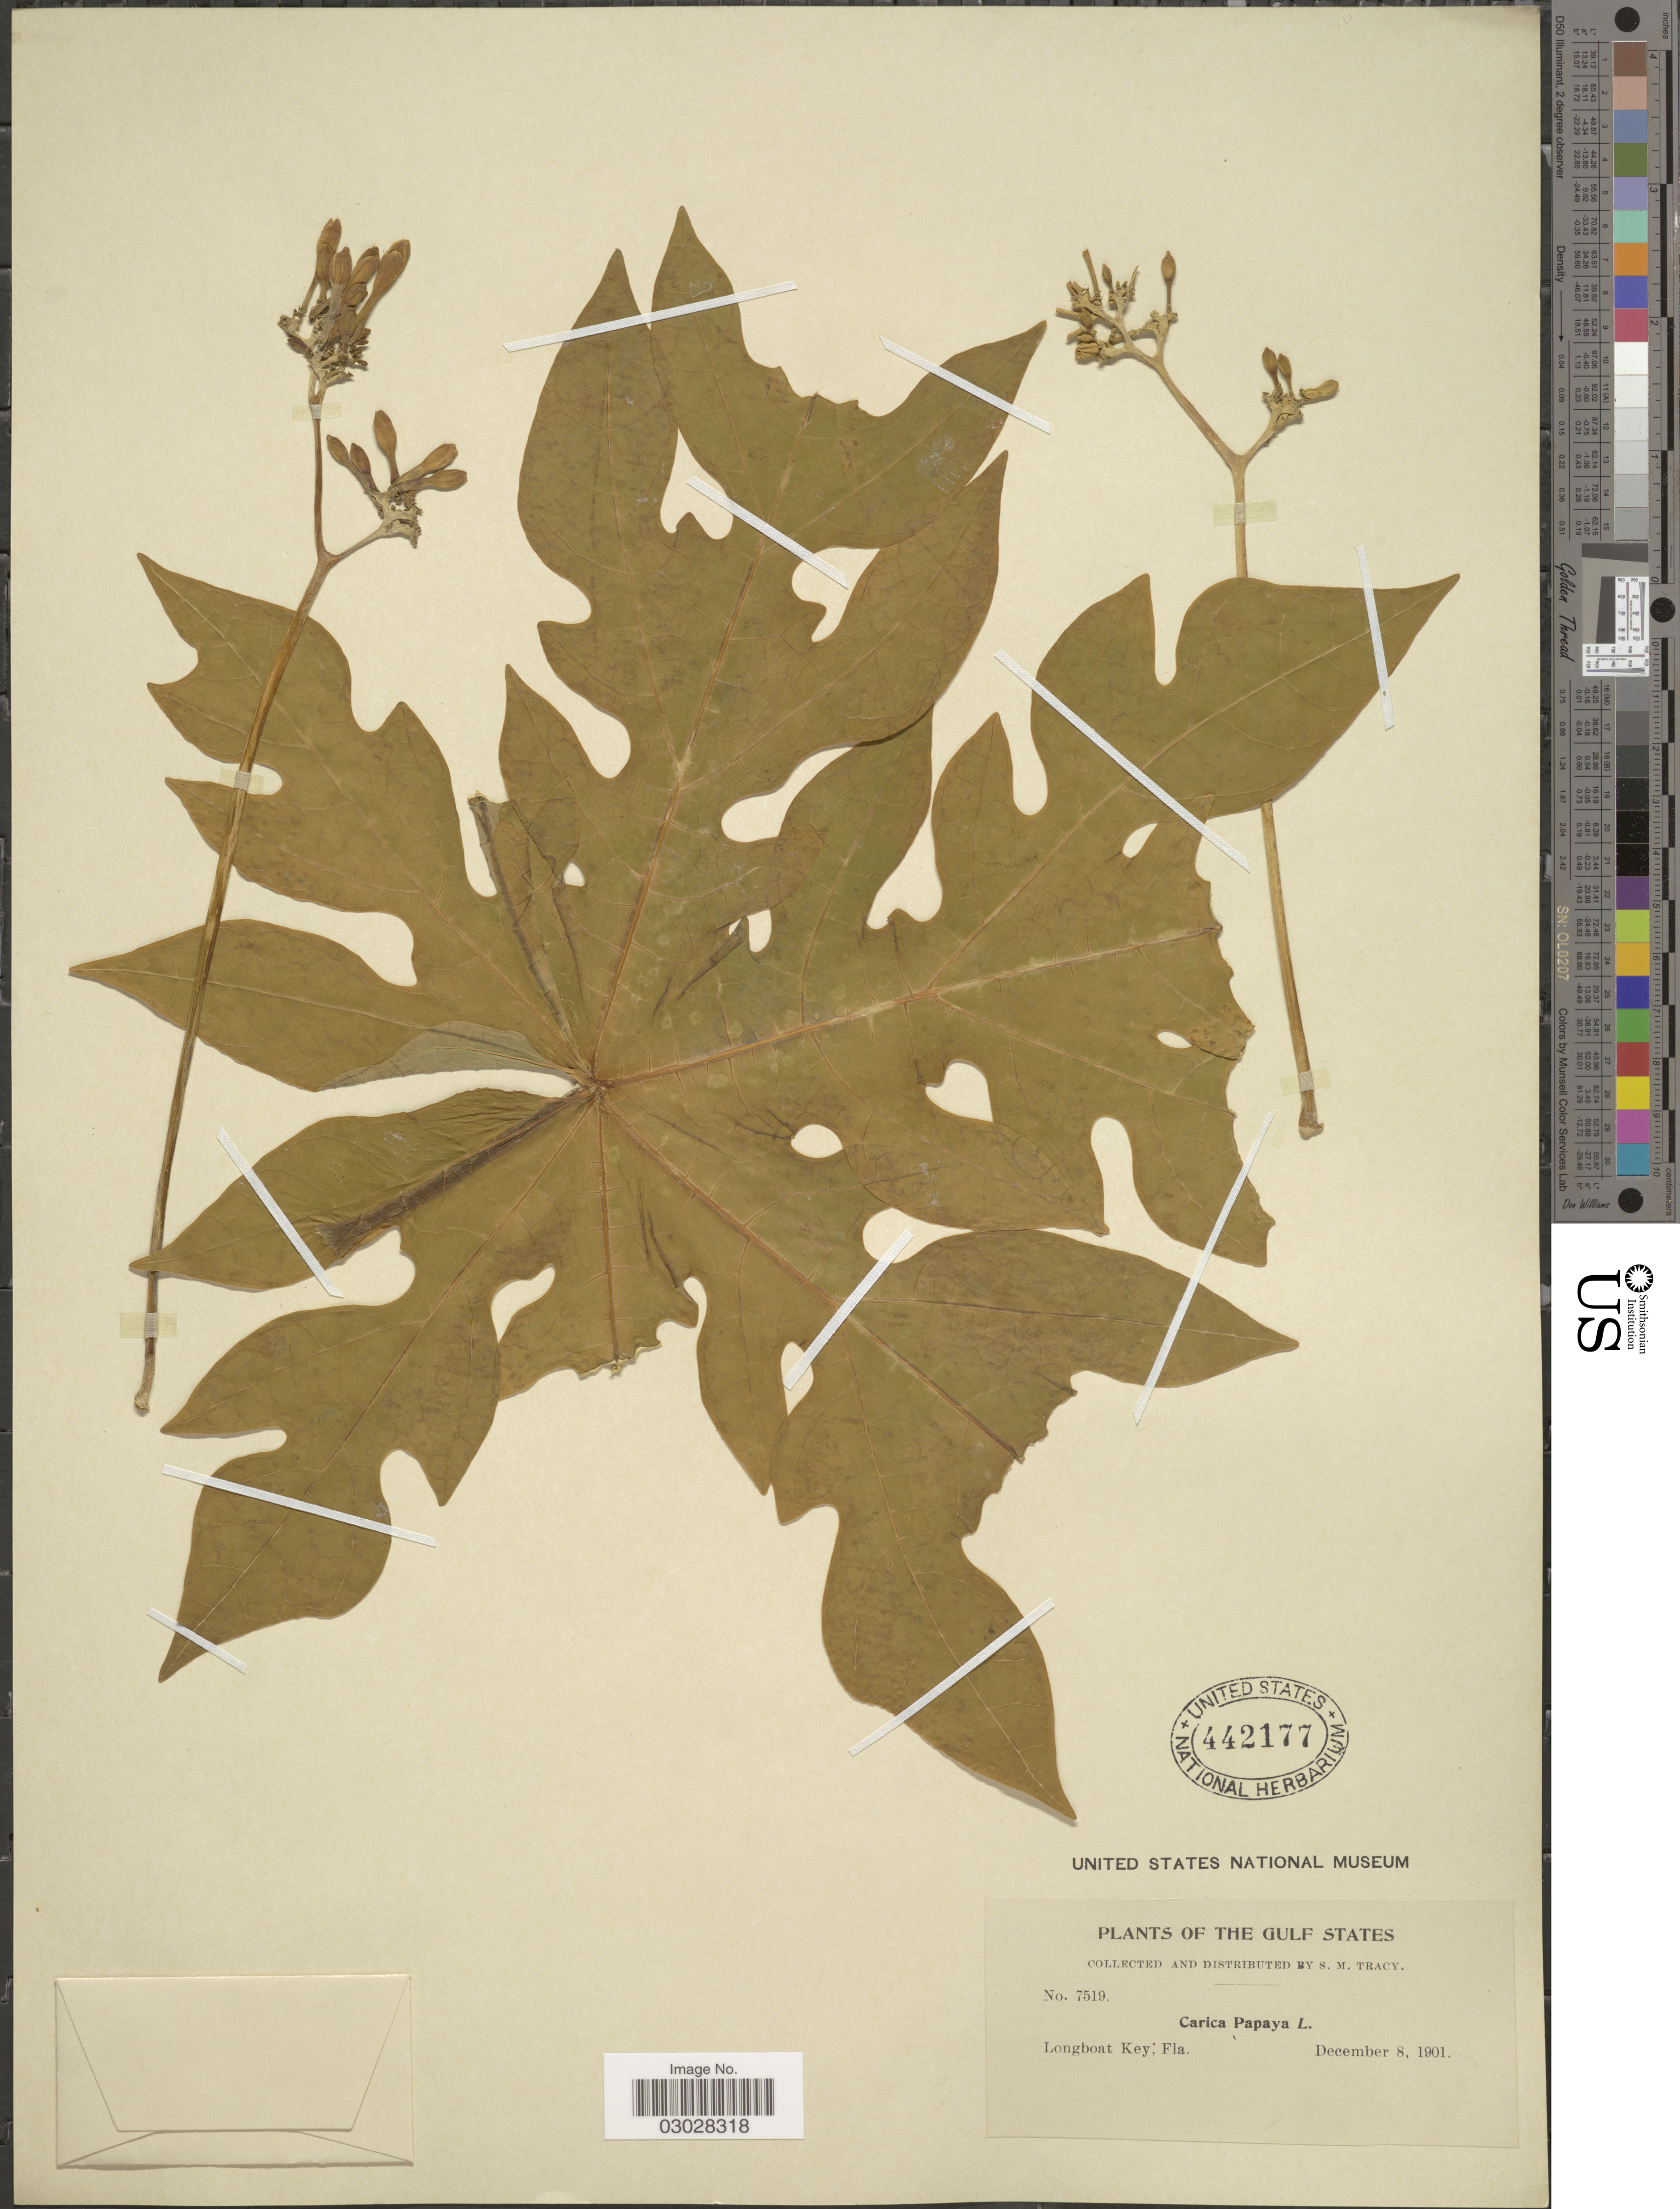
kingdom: Plantae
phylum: Tracheophyta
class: Magnoliopsida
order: Brassicales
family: Caricaceae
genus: Carica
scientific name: Carica papaya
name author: L.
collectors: S. M. Tracy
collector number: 7519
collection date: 1901-12-08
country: United States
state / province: Florida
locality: The Gulf States. Longboat Key; Fla.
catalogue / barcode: US 442177